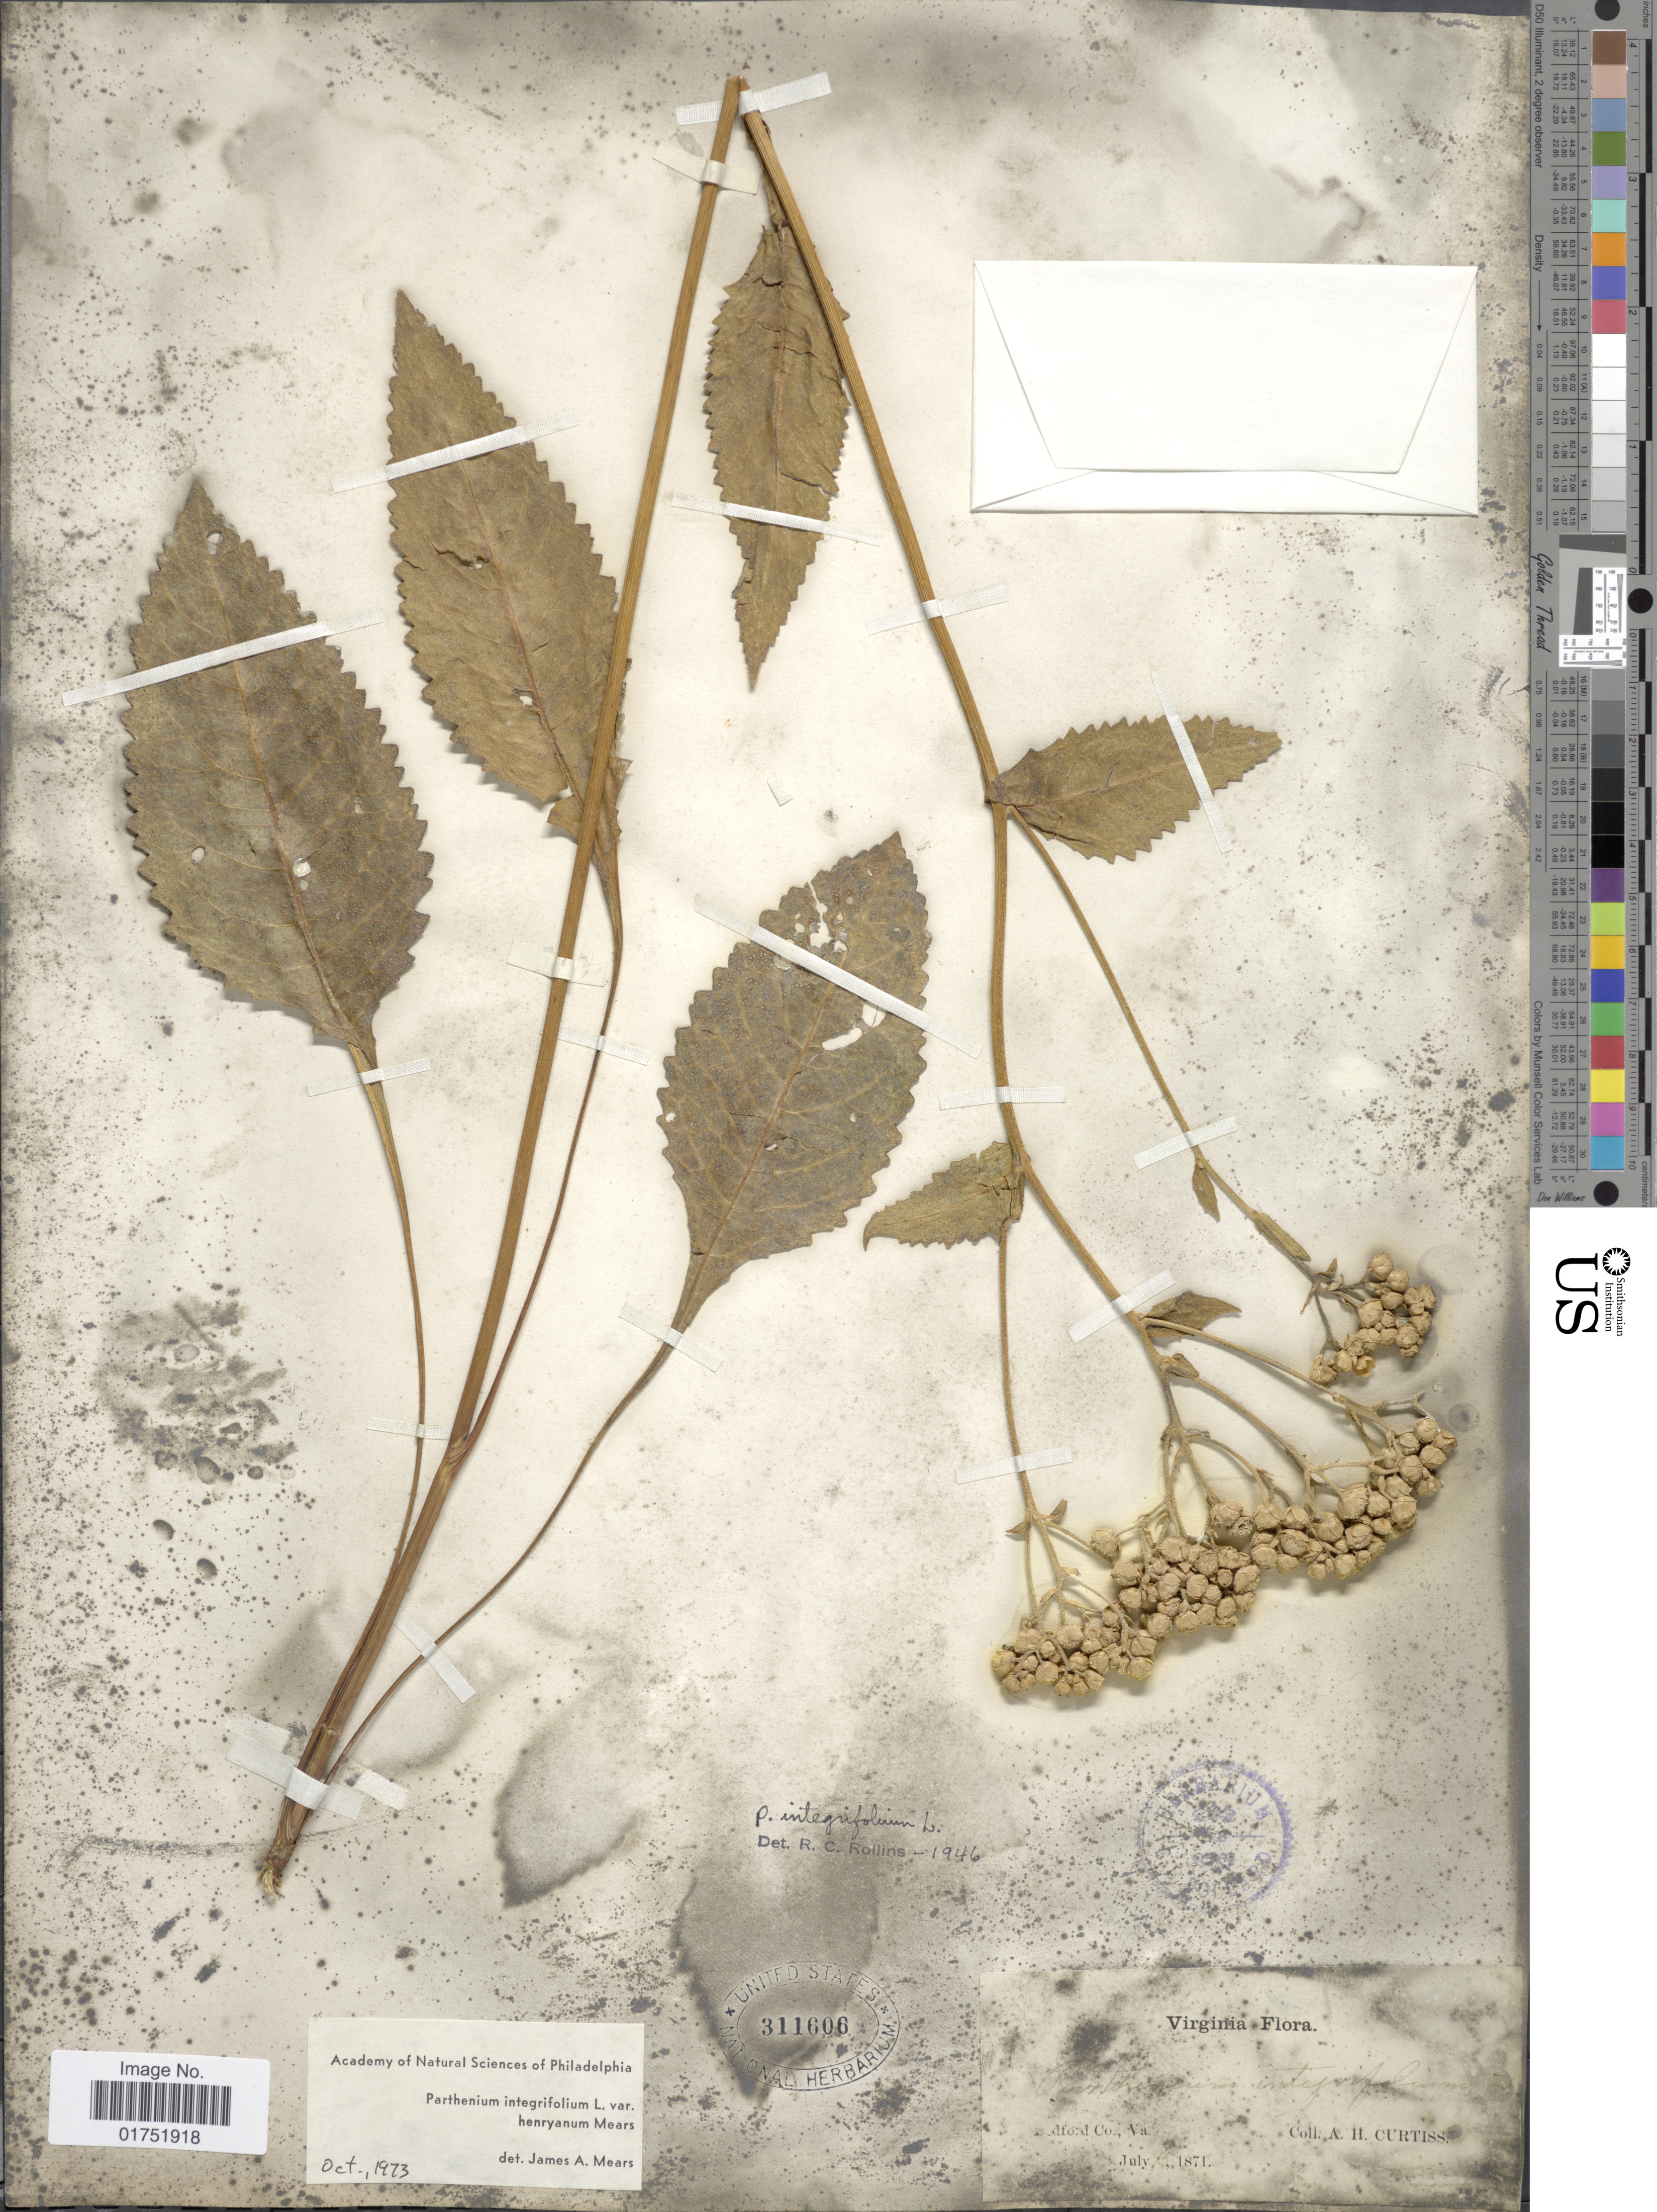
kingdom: Plantae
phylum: Tracheophyta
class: Magnoliopsida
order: Asterales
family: Asteraceae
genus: Parthenium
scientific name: Parthenium integrifolium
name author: L.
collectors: A. H. Curtiss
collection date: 1871-07-15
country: United States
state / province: Virginia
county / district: Bedford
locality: Bedford Co., Va.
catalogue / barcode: US 311606